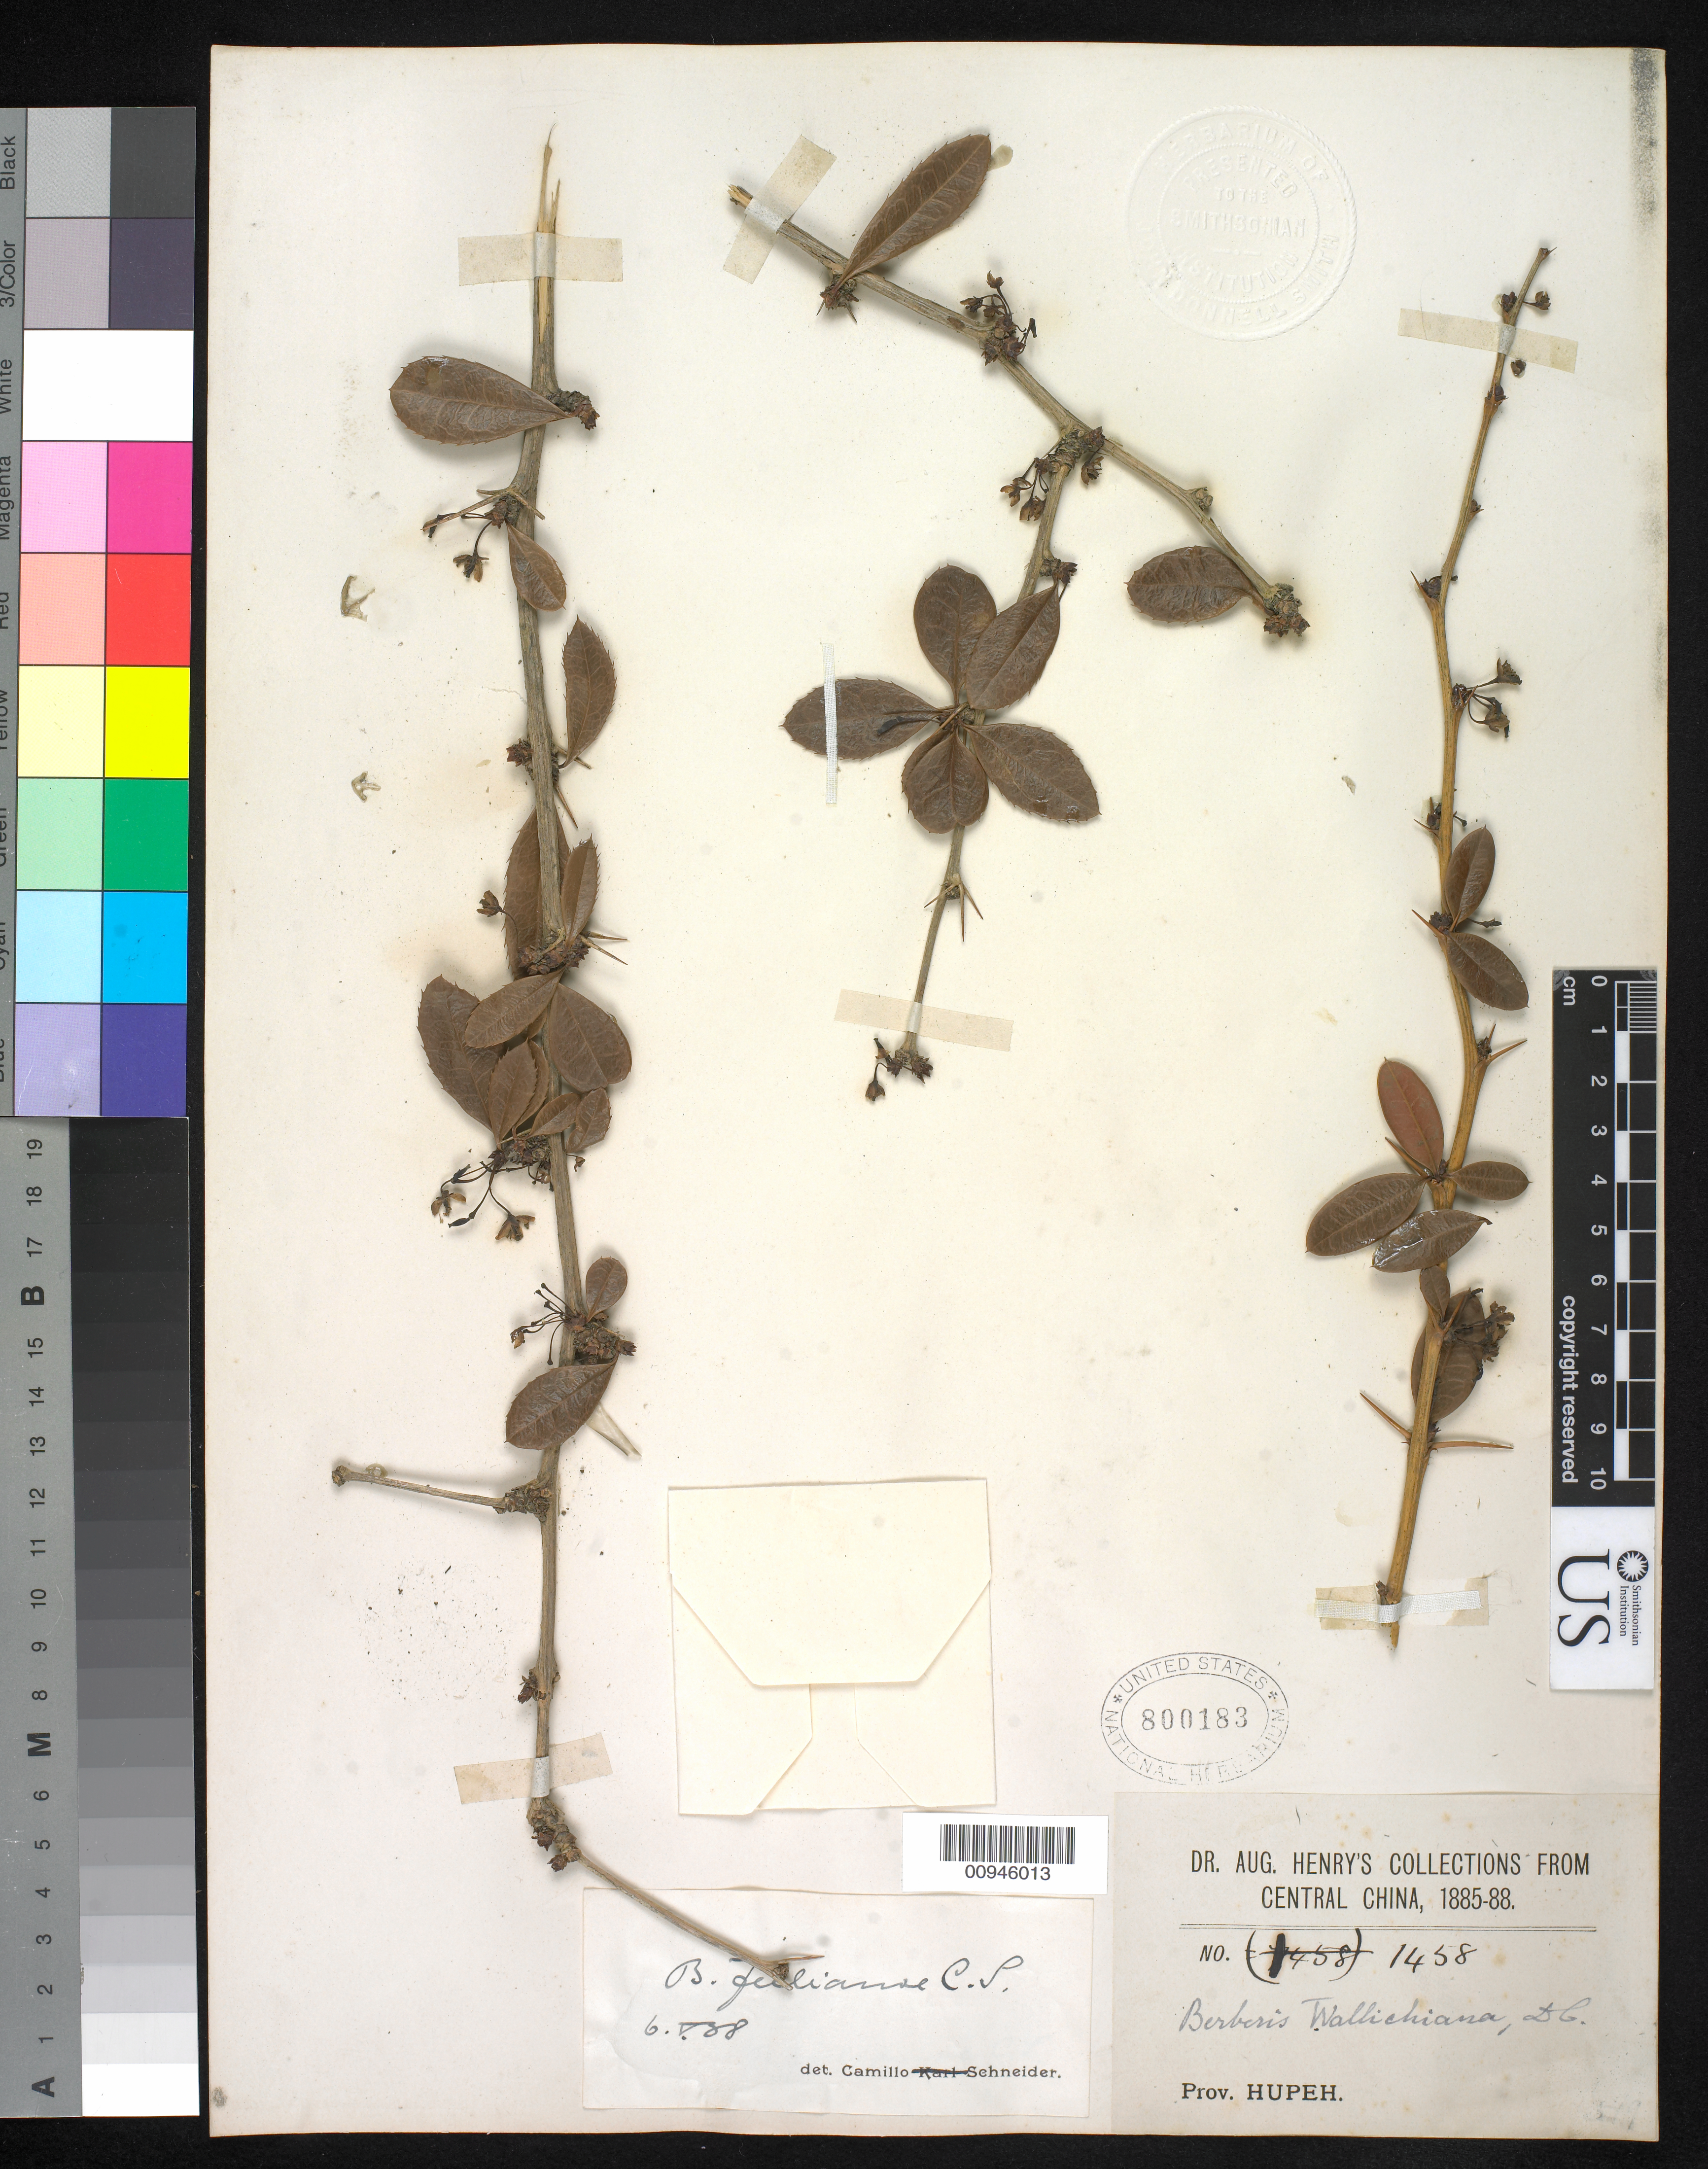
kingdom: Plantae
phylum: Tracheophyta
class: Magnoliopsida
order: Ranunculales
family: Berberidaceae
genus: Berberis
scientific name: Berberis julianae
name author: C.K. Schneid. in Sarg.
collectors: A. Henry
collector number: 1458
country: China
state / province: Hubei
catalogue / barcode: US 800183